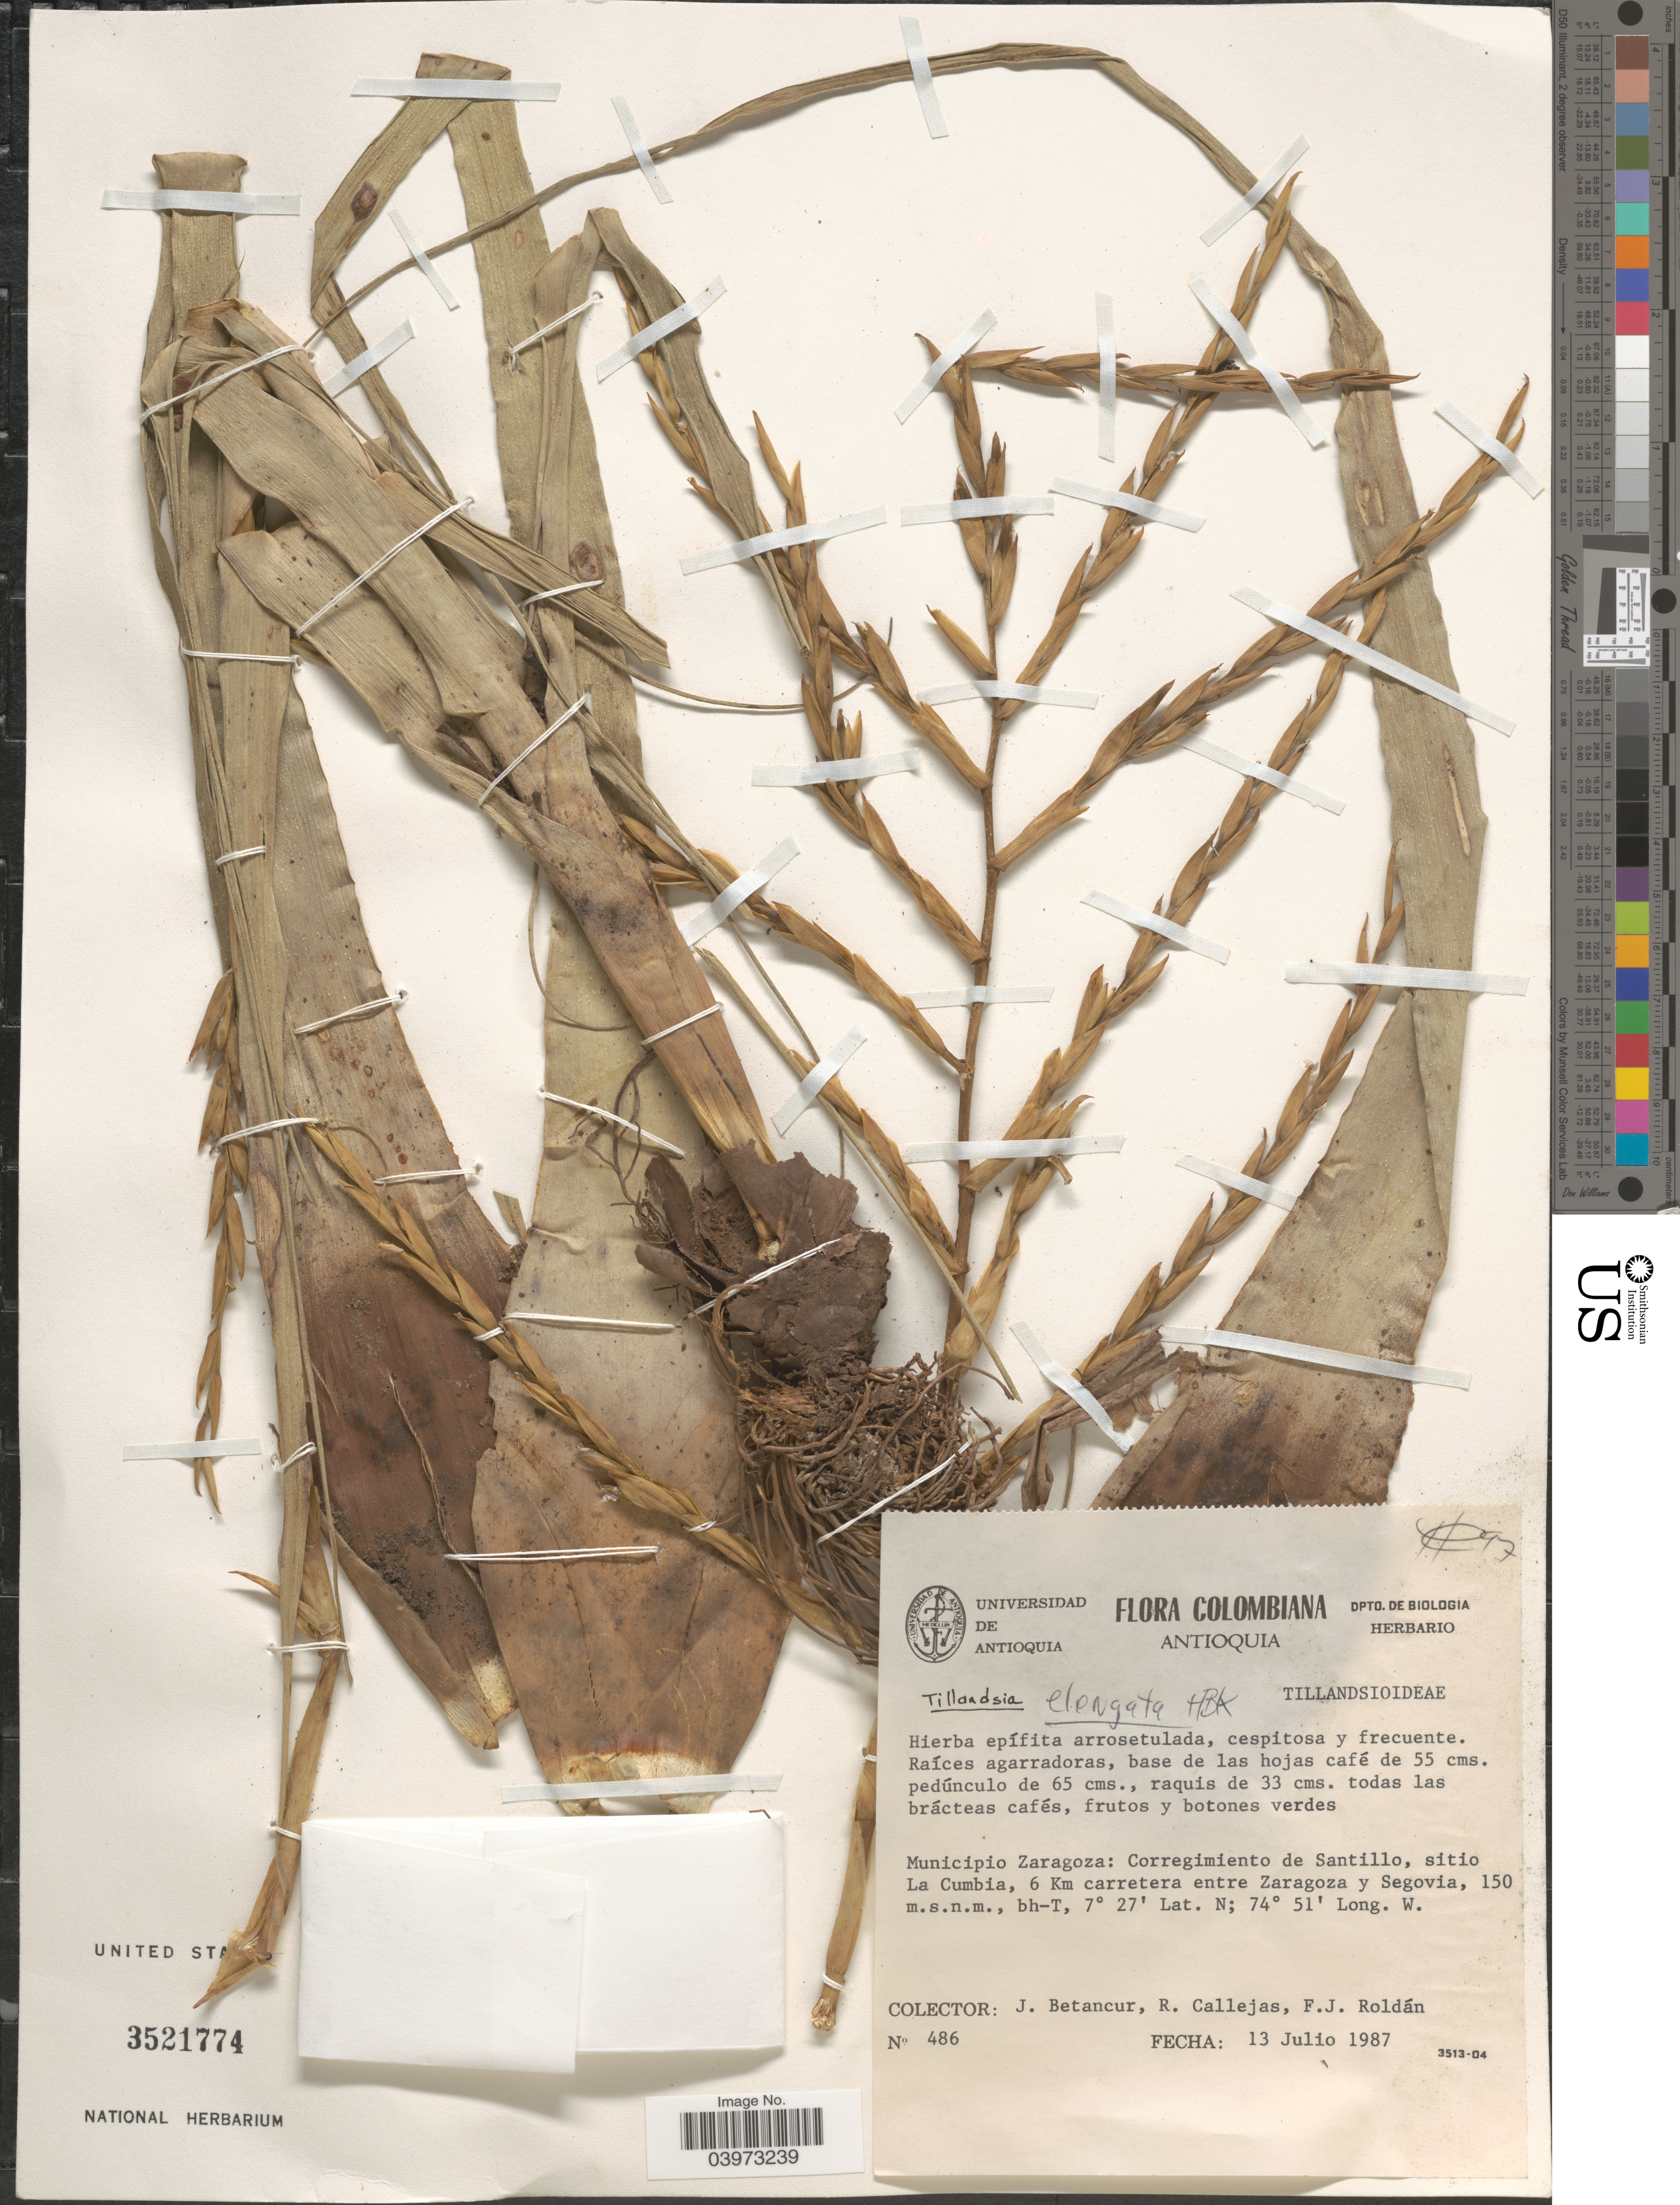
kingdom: Plantae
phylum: Tracheophyta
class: Liliopsida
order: Poales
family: Bromeliaceae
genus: Tillandsia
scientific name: Tillandsia elongata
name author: Kunth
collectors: J. C. Betancur, R. Callejas & F. J. Roldán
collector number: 486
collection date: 1987-07-13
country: Colombia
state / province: Antioquia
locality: Colombiana. Municipio Zaragoza: Corregimiento de Santillo, sitio La Cumbia, 6 Km carretera entre Zaragoza y Segovia.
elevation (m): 150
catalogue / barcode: US 3521774